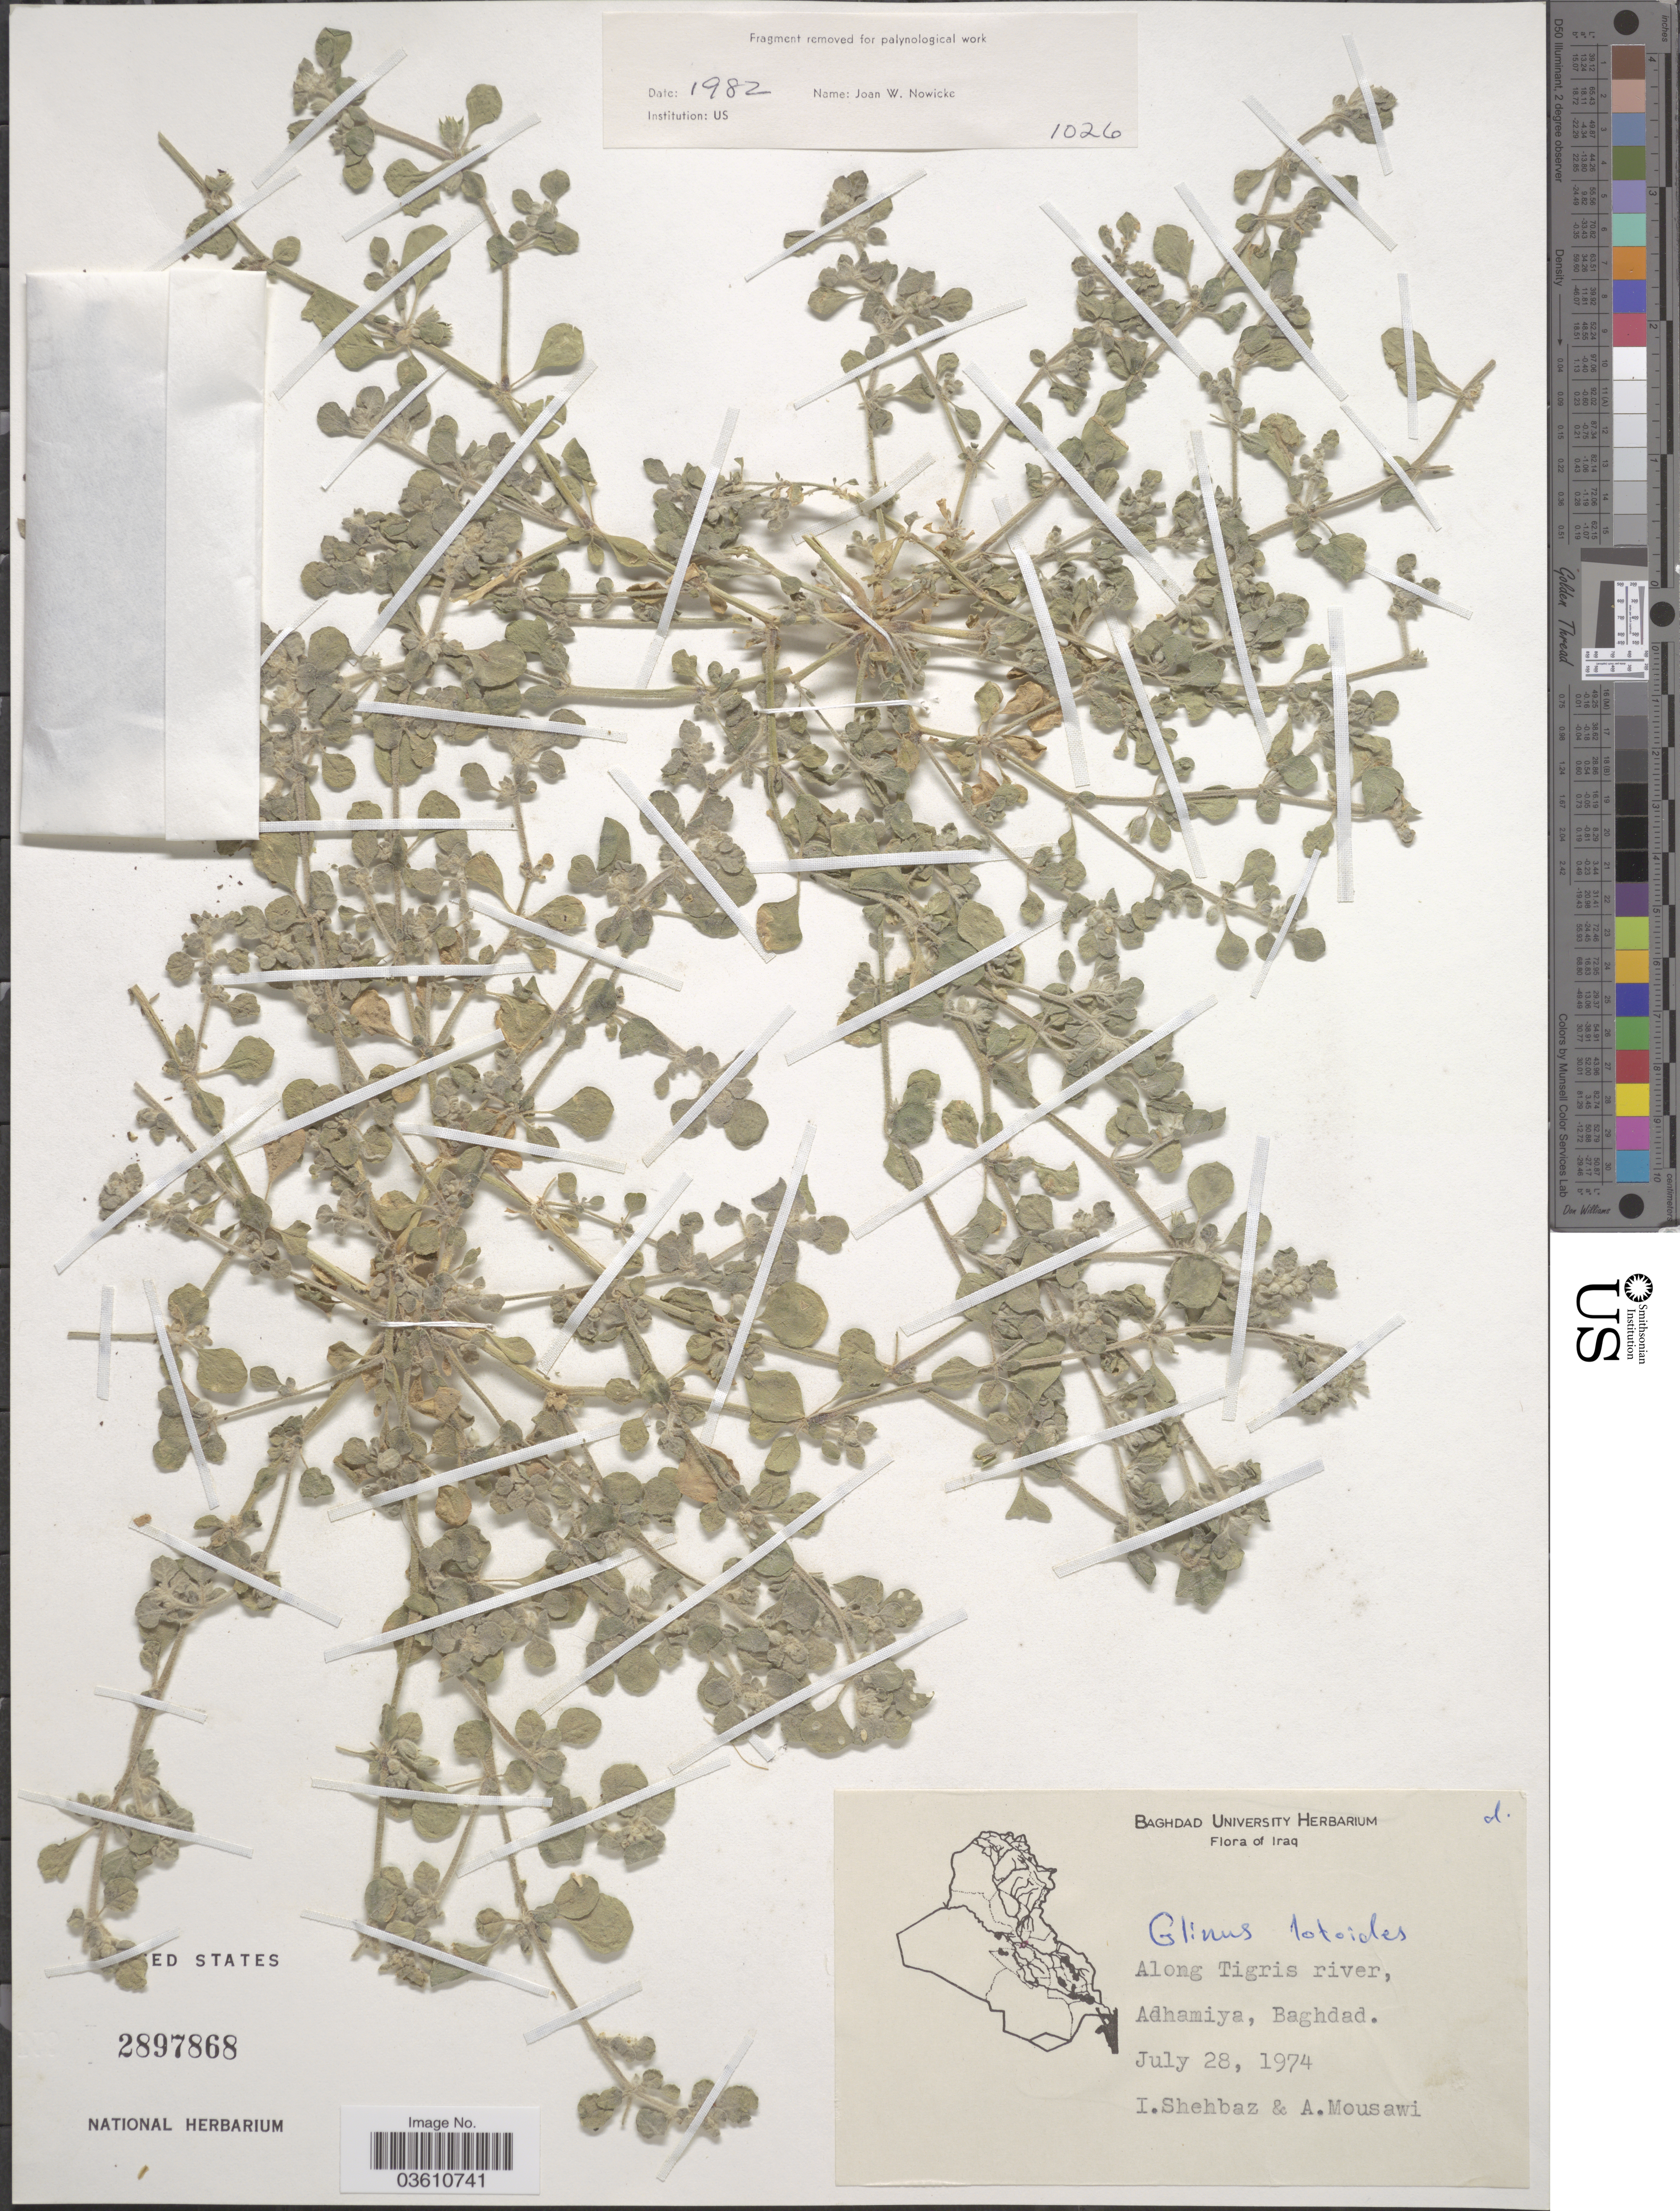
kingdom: Plantae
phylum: Tracheophyta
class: Magnoliopsida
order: Caryophyllales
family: Molluginaceae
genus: Glinus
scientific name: Glinus lotoides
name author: L.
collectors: Shehbaz, I. & A. Mousawi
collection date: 1974-07-28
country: Iraq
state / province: Baghdad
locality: Along Tigris river, Adhamiya, Bghdad.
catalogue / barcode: US 2897868